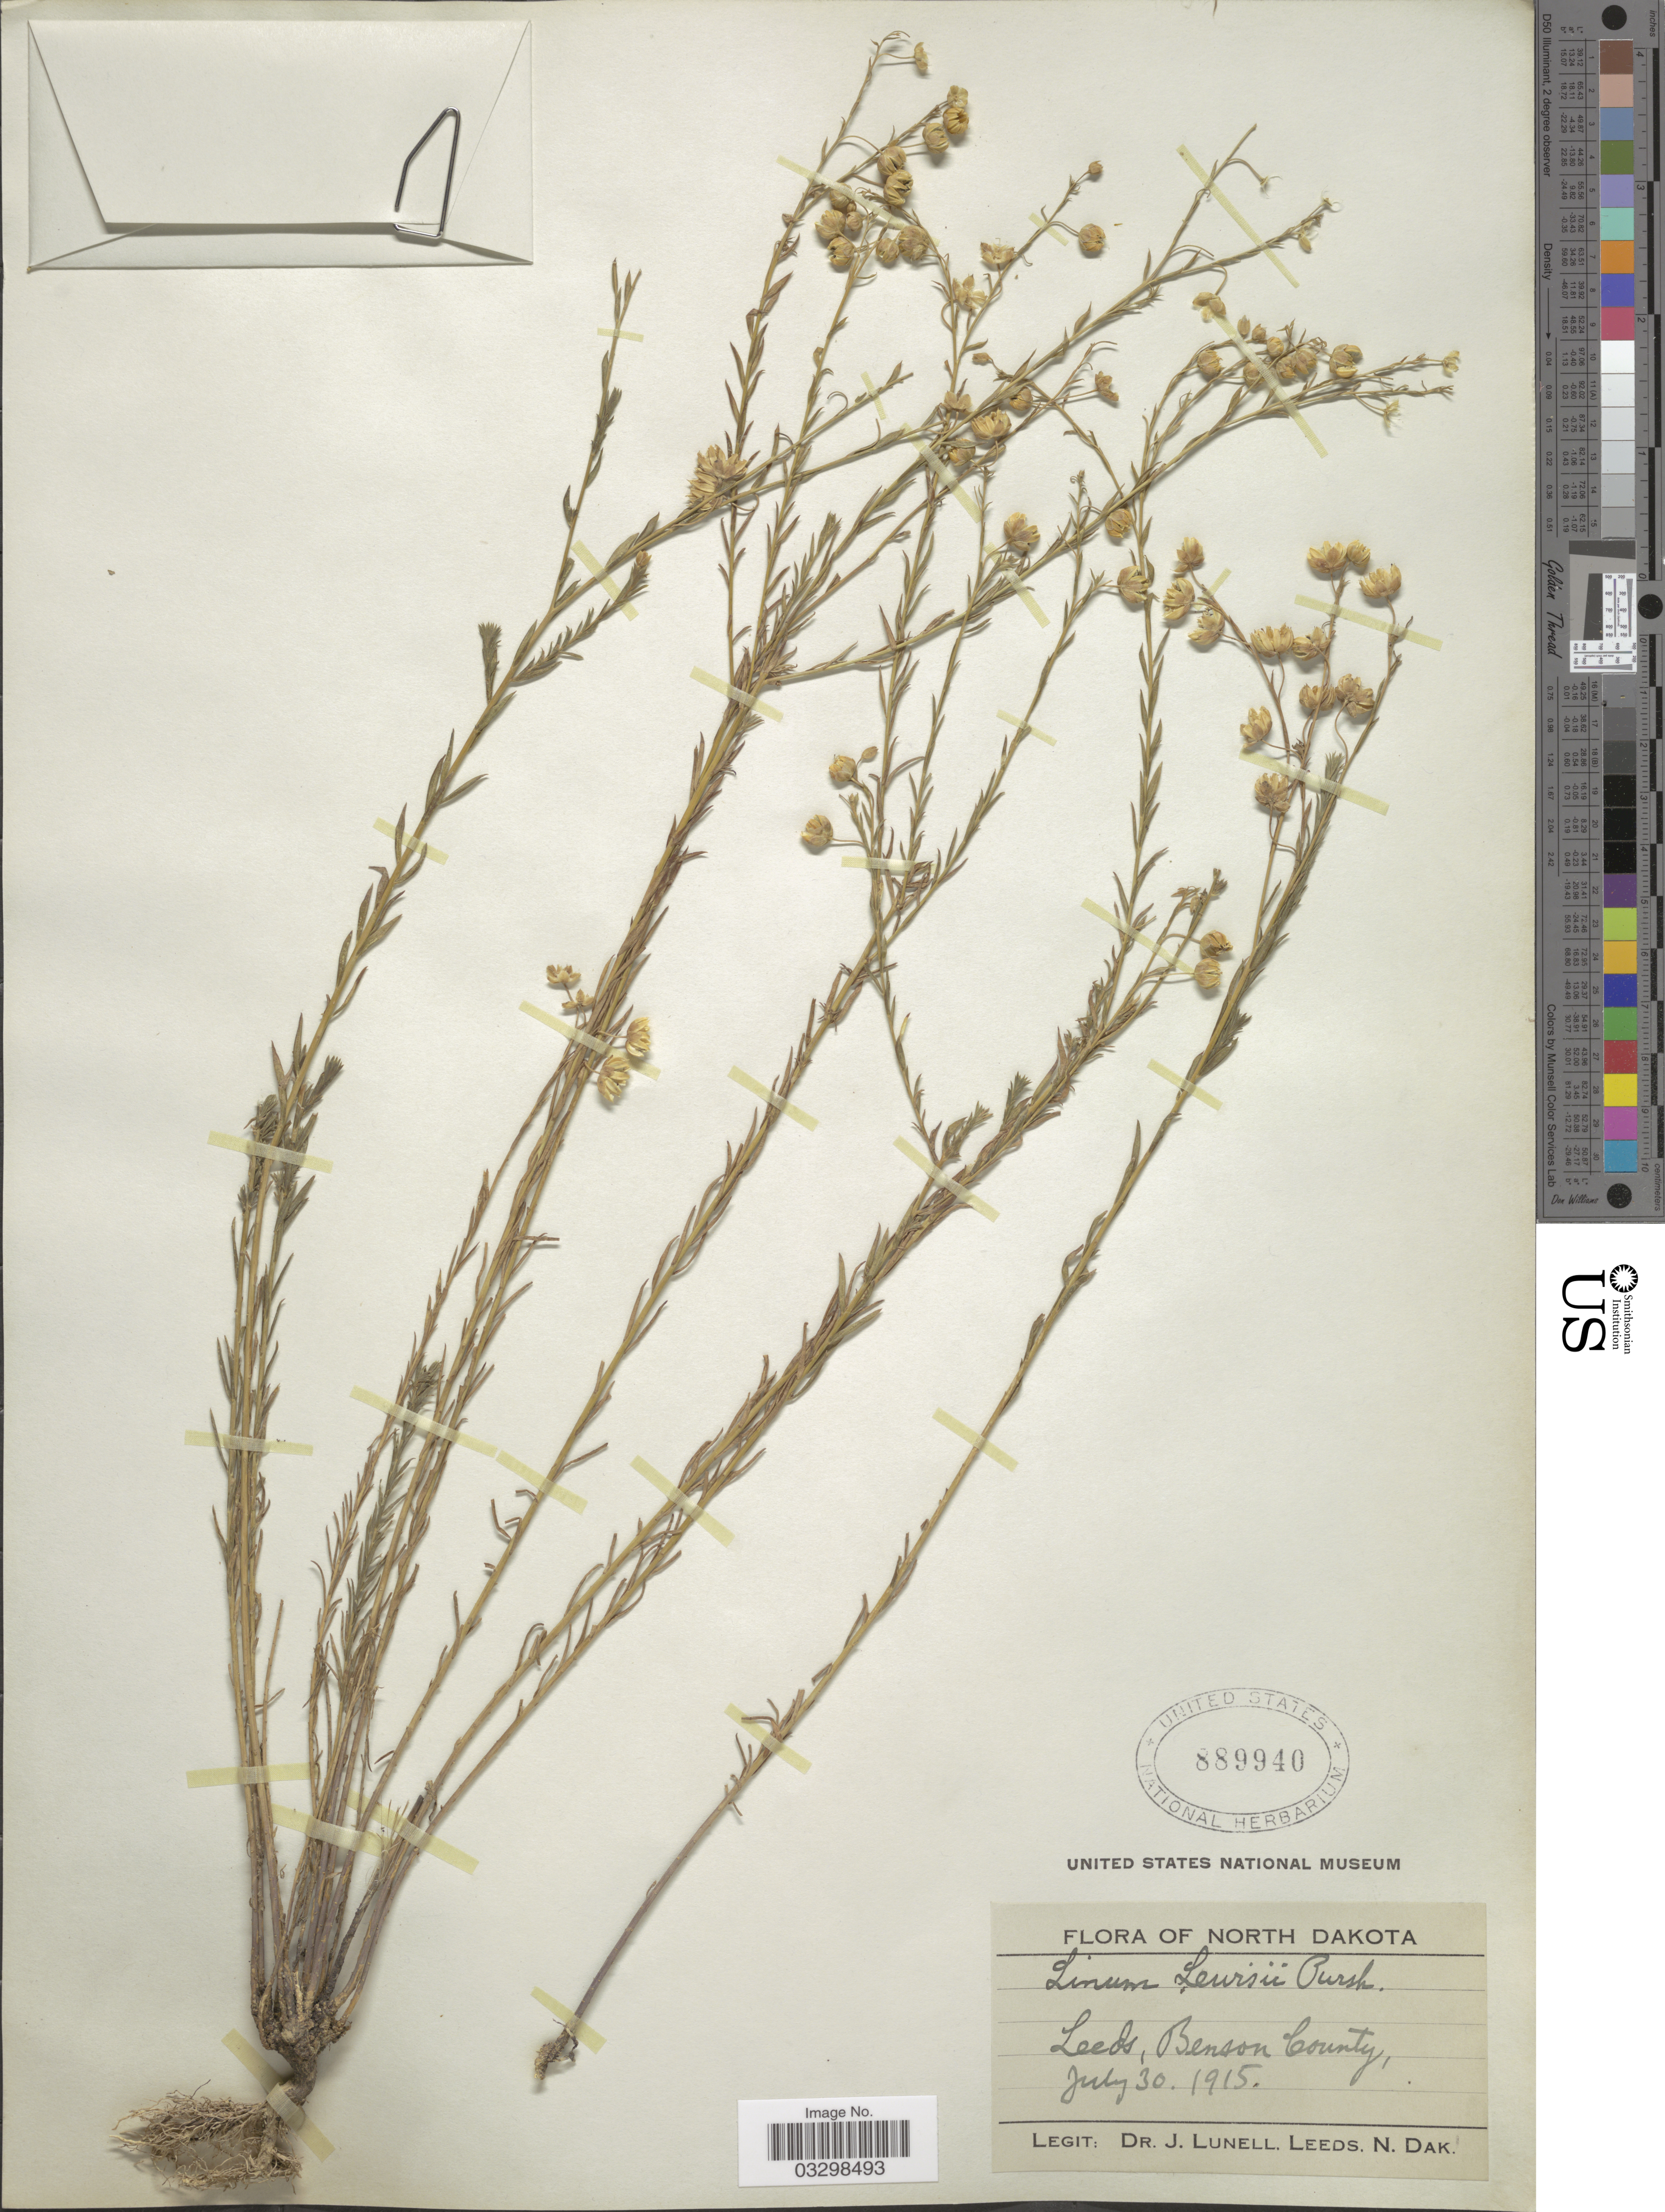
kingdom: Plantae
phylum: Tracheophyta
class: Magnoliopsida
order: Malpighiales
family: Linaceae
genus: Linum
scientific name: Linum lewisii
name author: Pursh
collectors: J. Lunell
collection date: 1915-07-30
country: United States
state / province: North Dakota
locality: Leeds, Benson County.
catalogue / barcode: US 889940